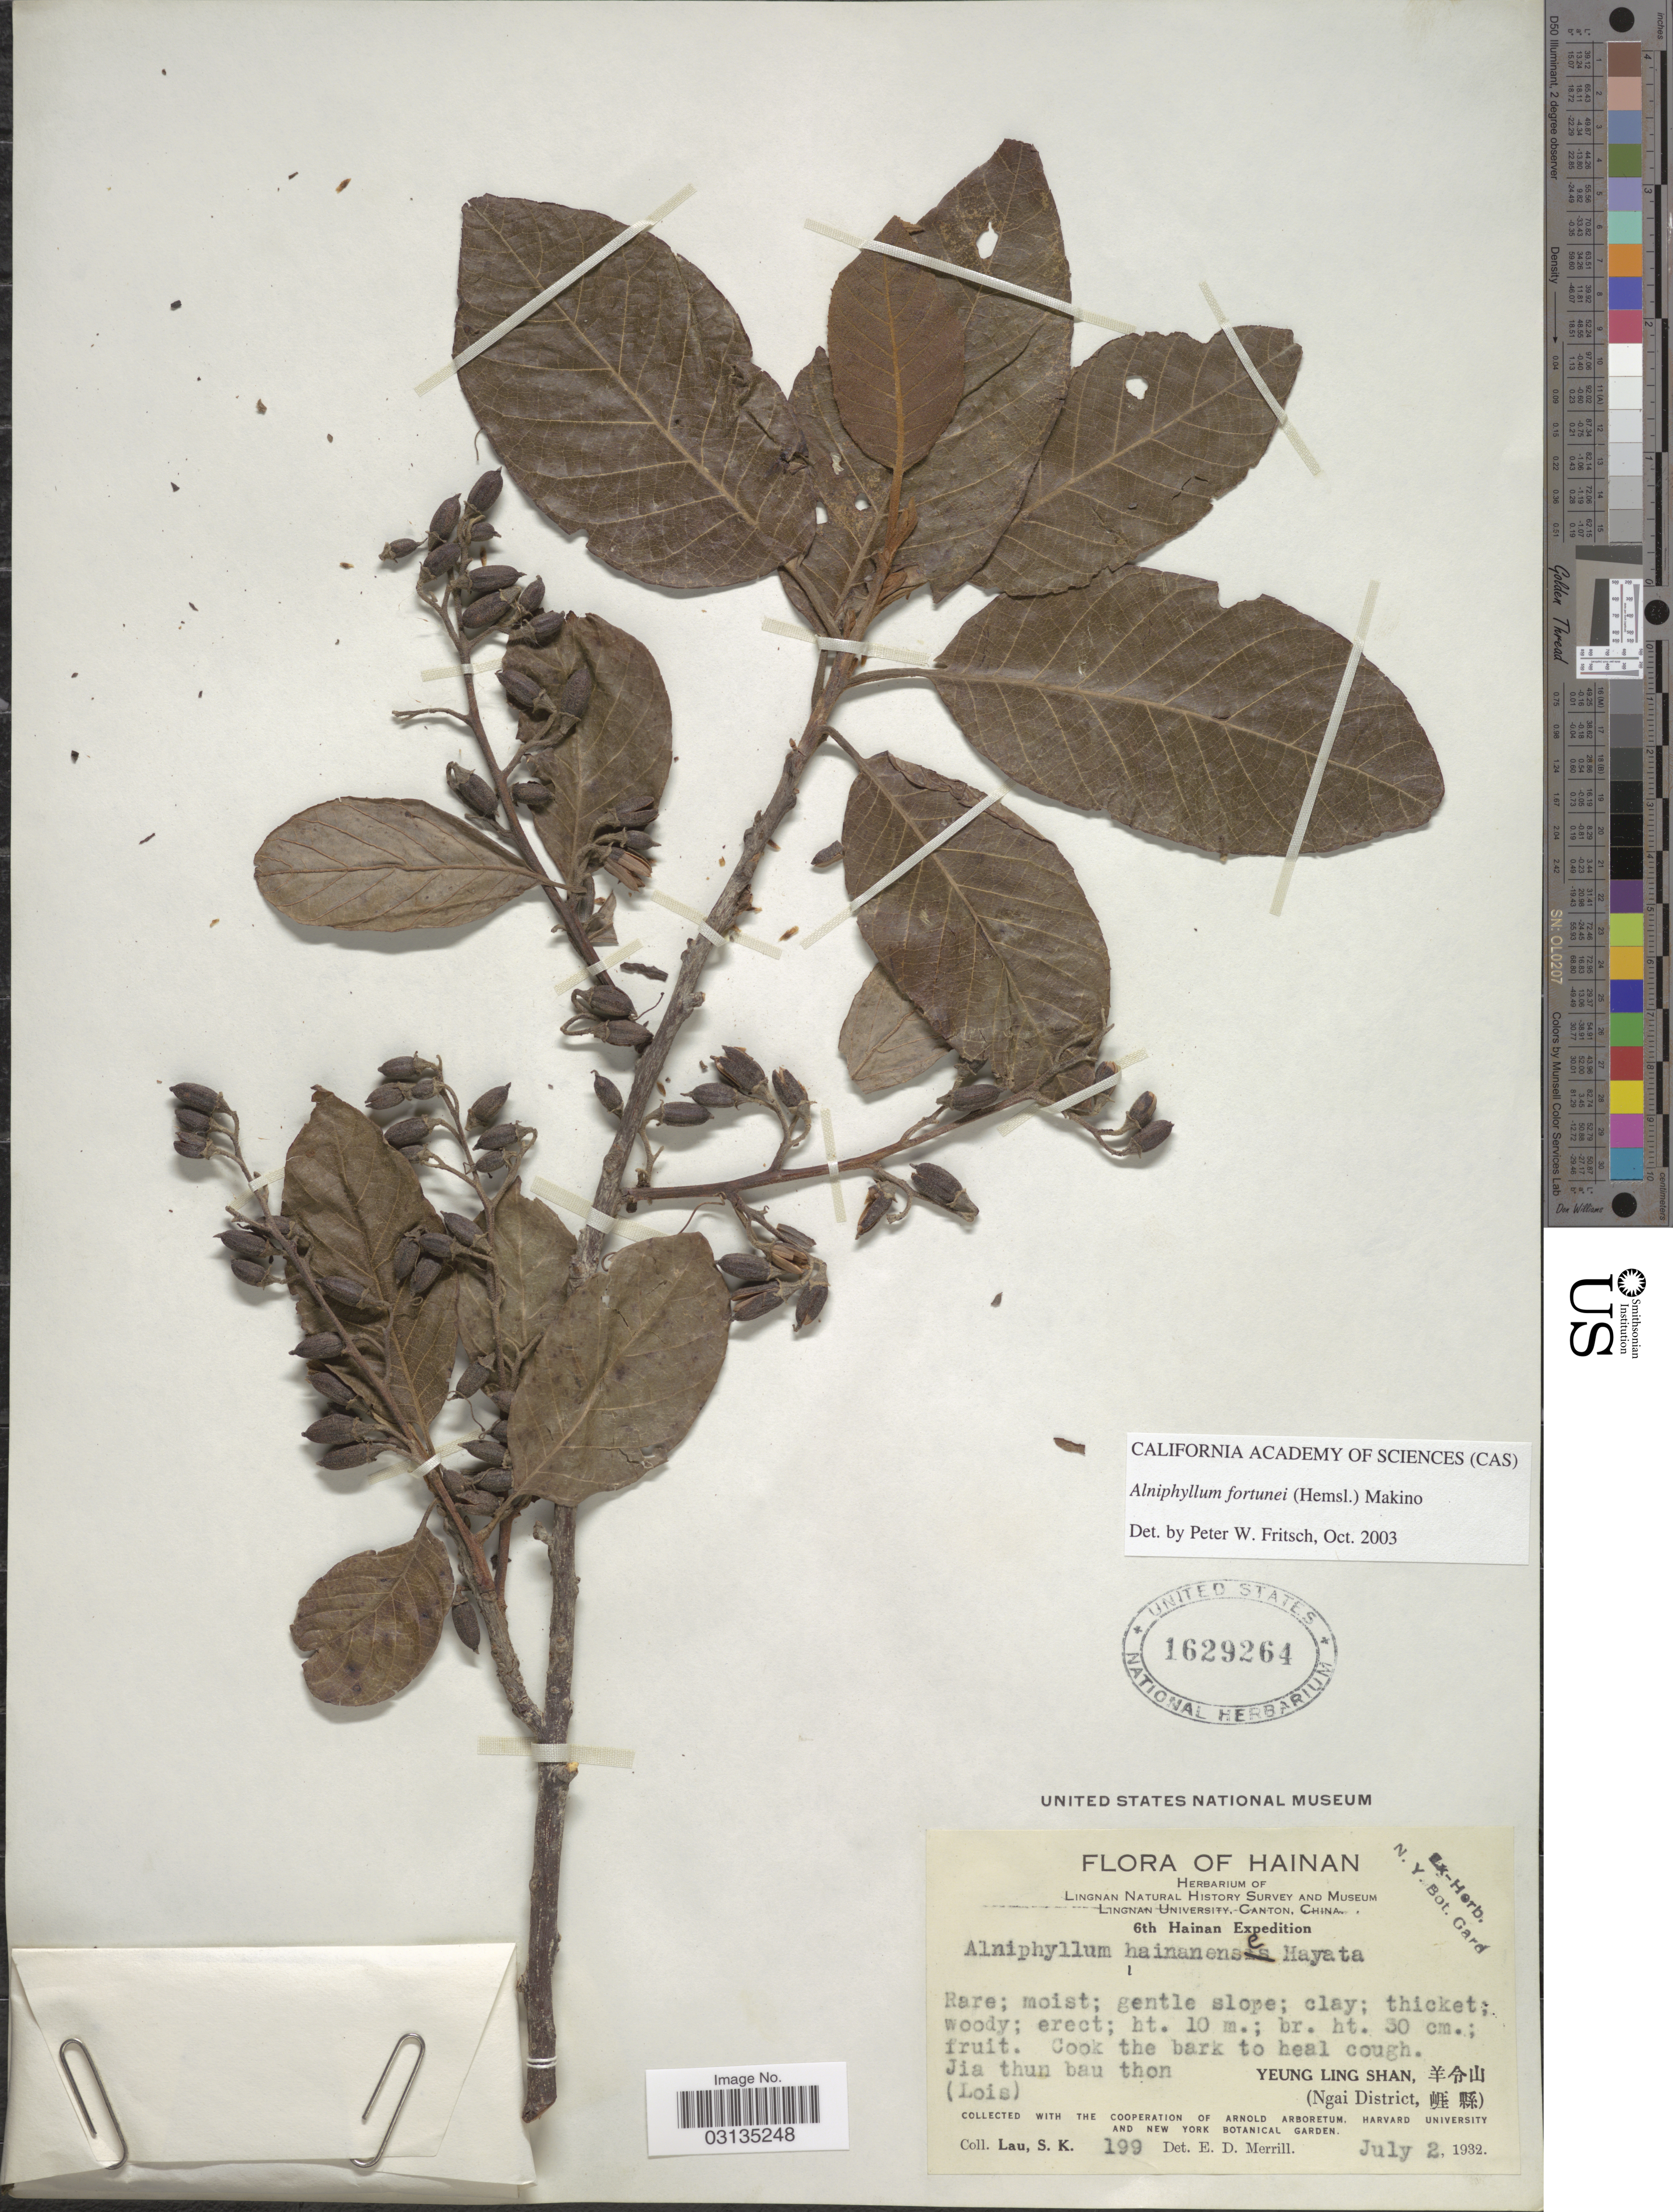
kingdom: Plantae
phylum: Tracheophyta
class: Magnoliopsida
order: Ericales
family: Styracaceae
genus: Alniphyllum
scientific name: Alniphyllum fortunei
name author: (Hemsl.) Makino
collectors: S. K. Lau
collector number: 199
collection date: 1932-07-02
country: China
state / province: Hainan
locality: Jia thun bau thon (Lois) Yeung Ling Shan, (Ngai District).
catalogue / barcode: US 1629264